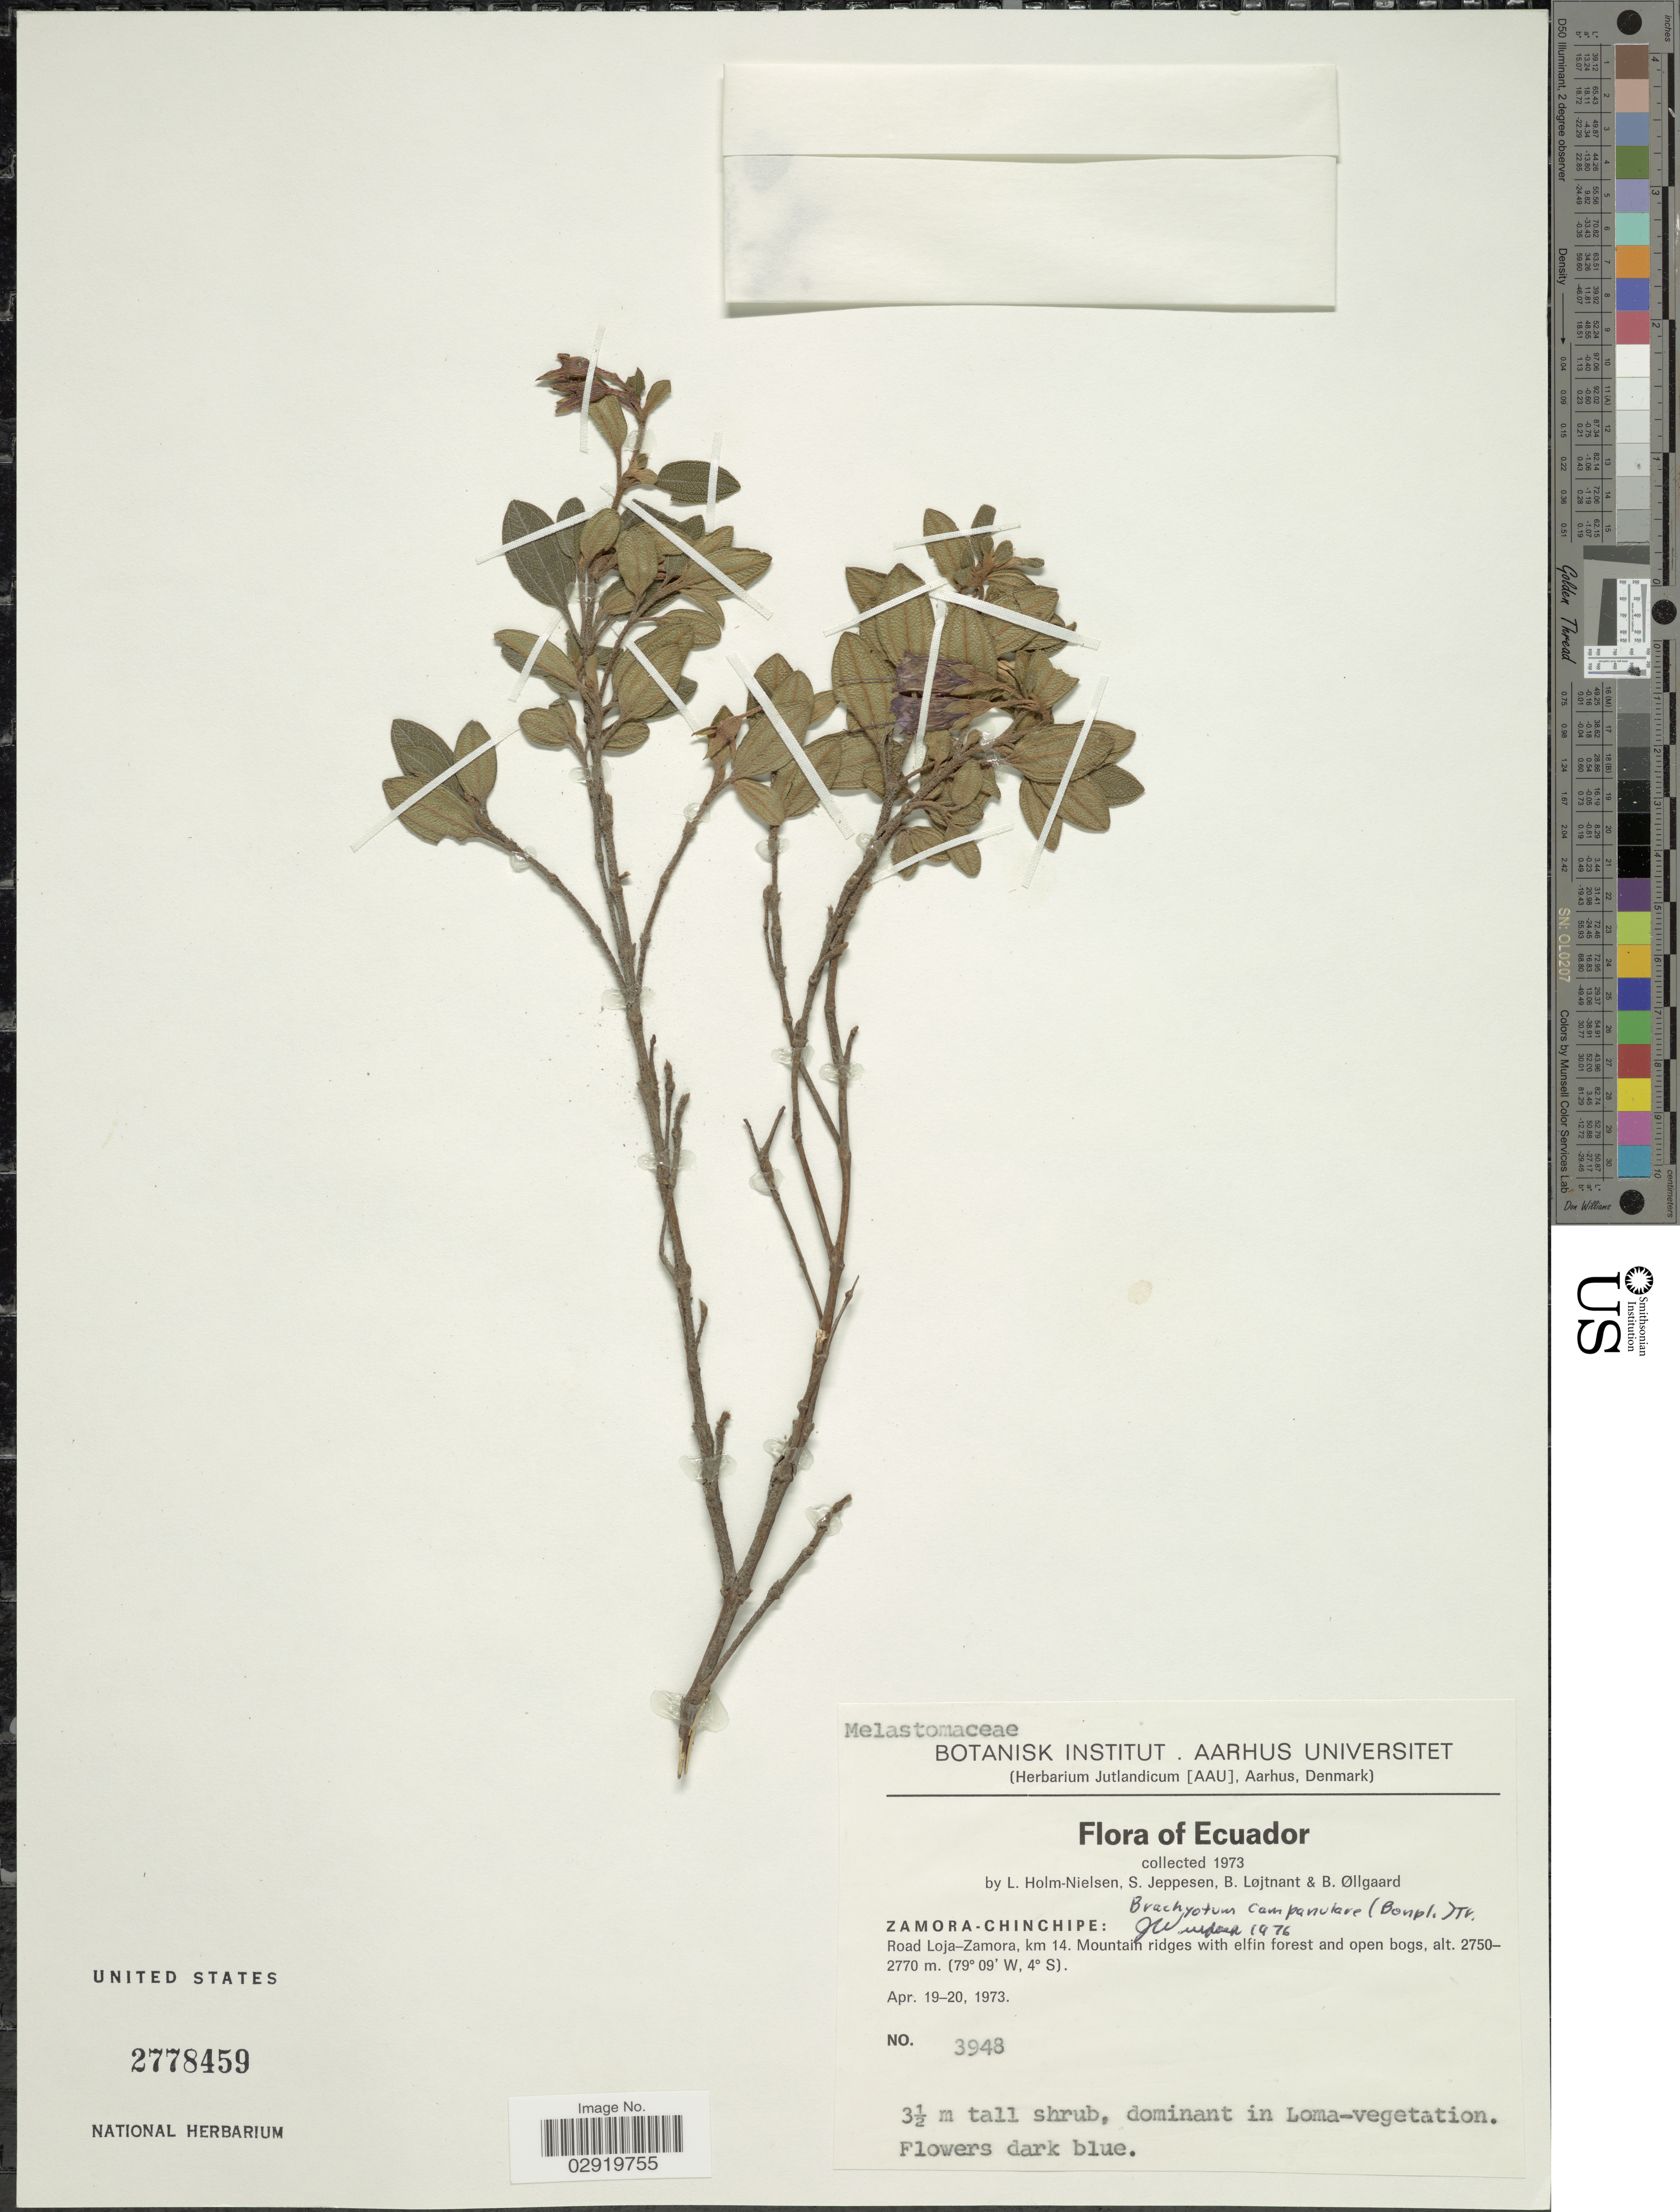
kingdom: Plantae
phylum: Tracheophyta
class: Magnoliopsida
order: Myrtales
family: Melastomataceae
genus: Brachyotum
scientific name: Brachyotum campanulare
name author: (Bonpl.) Triana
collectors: L. Holm-Nielsen, S. Jeppesen, B. Löjtnant & B. Øllgaard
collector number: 3948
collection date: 1973-04-19/1973-04-20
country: Ecuador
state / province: Zamora-Chinchipe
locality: Road Loja-Zamora, km 14.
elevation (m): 2750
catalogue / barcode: US 2778459